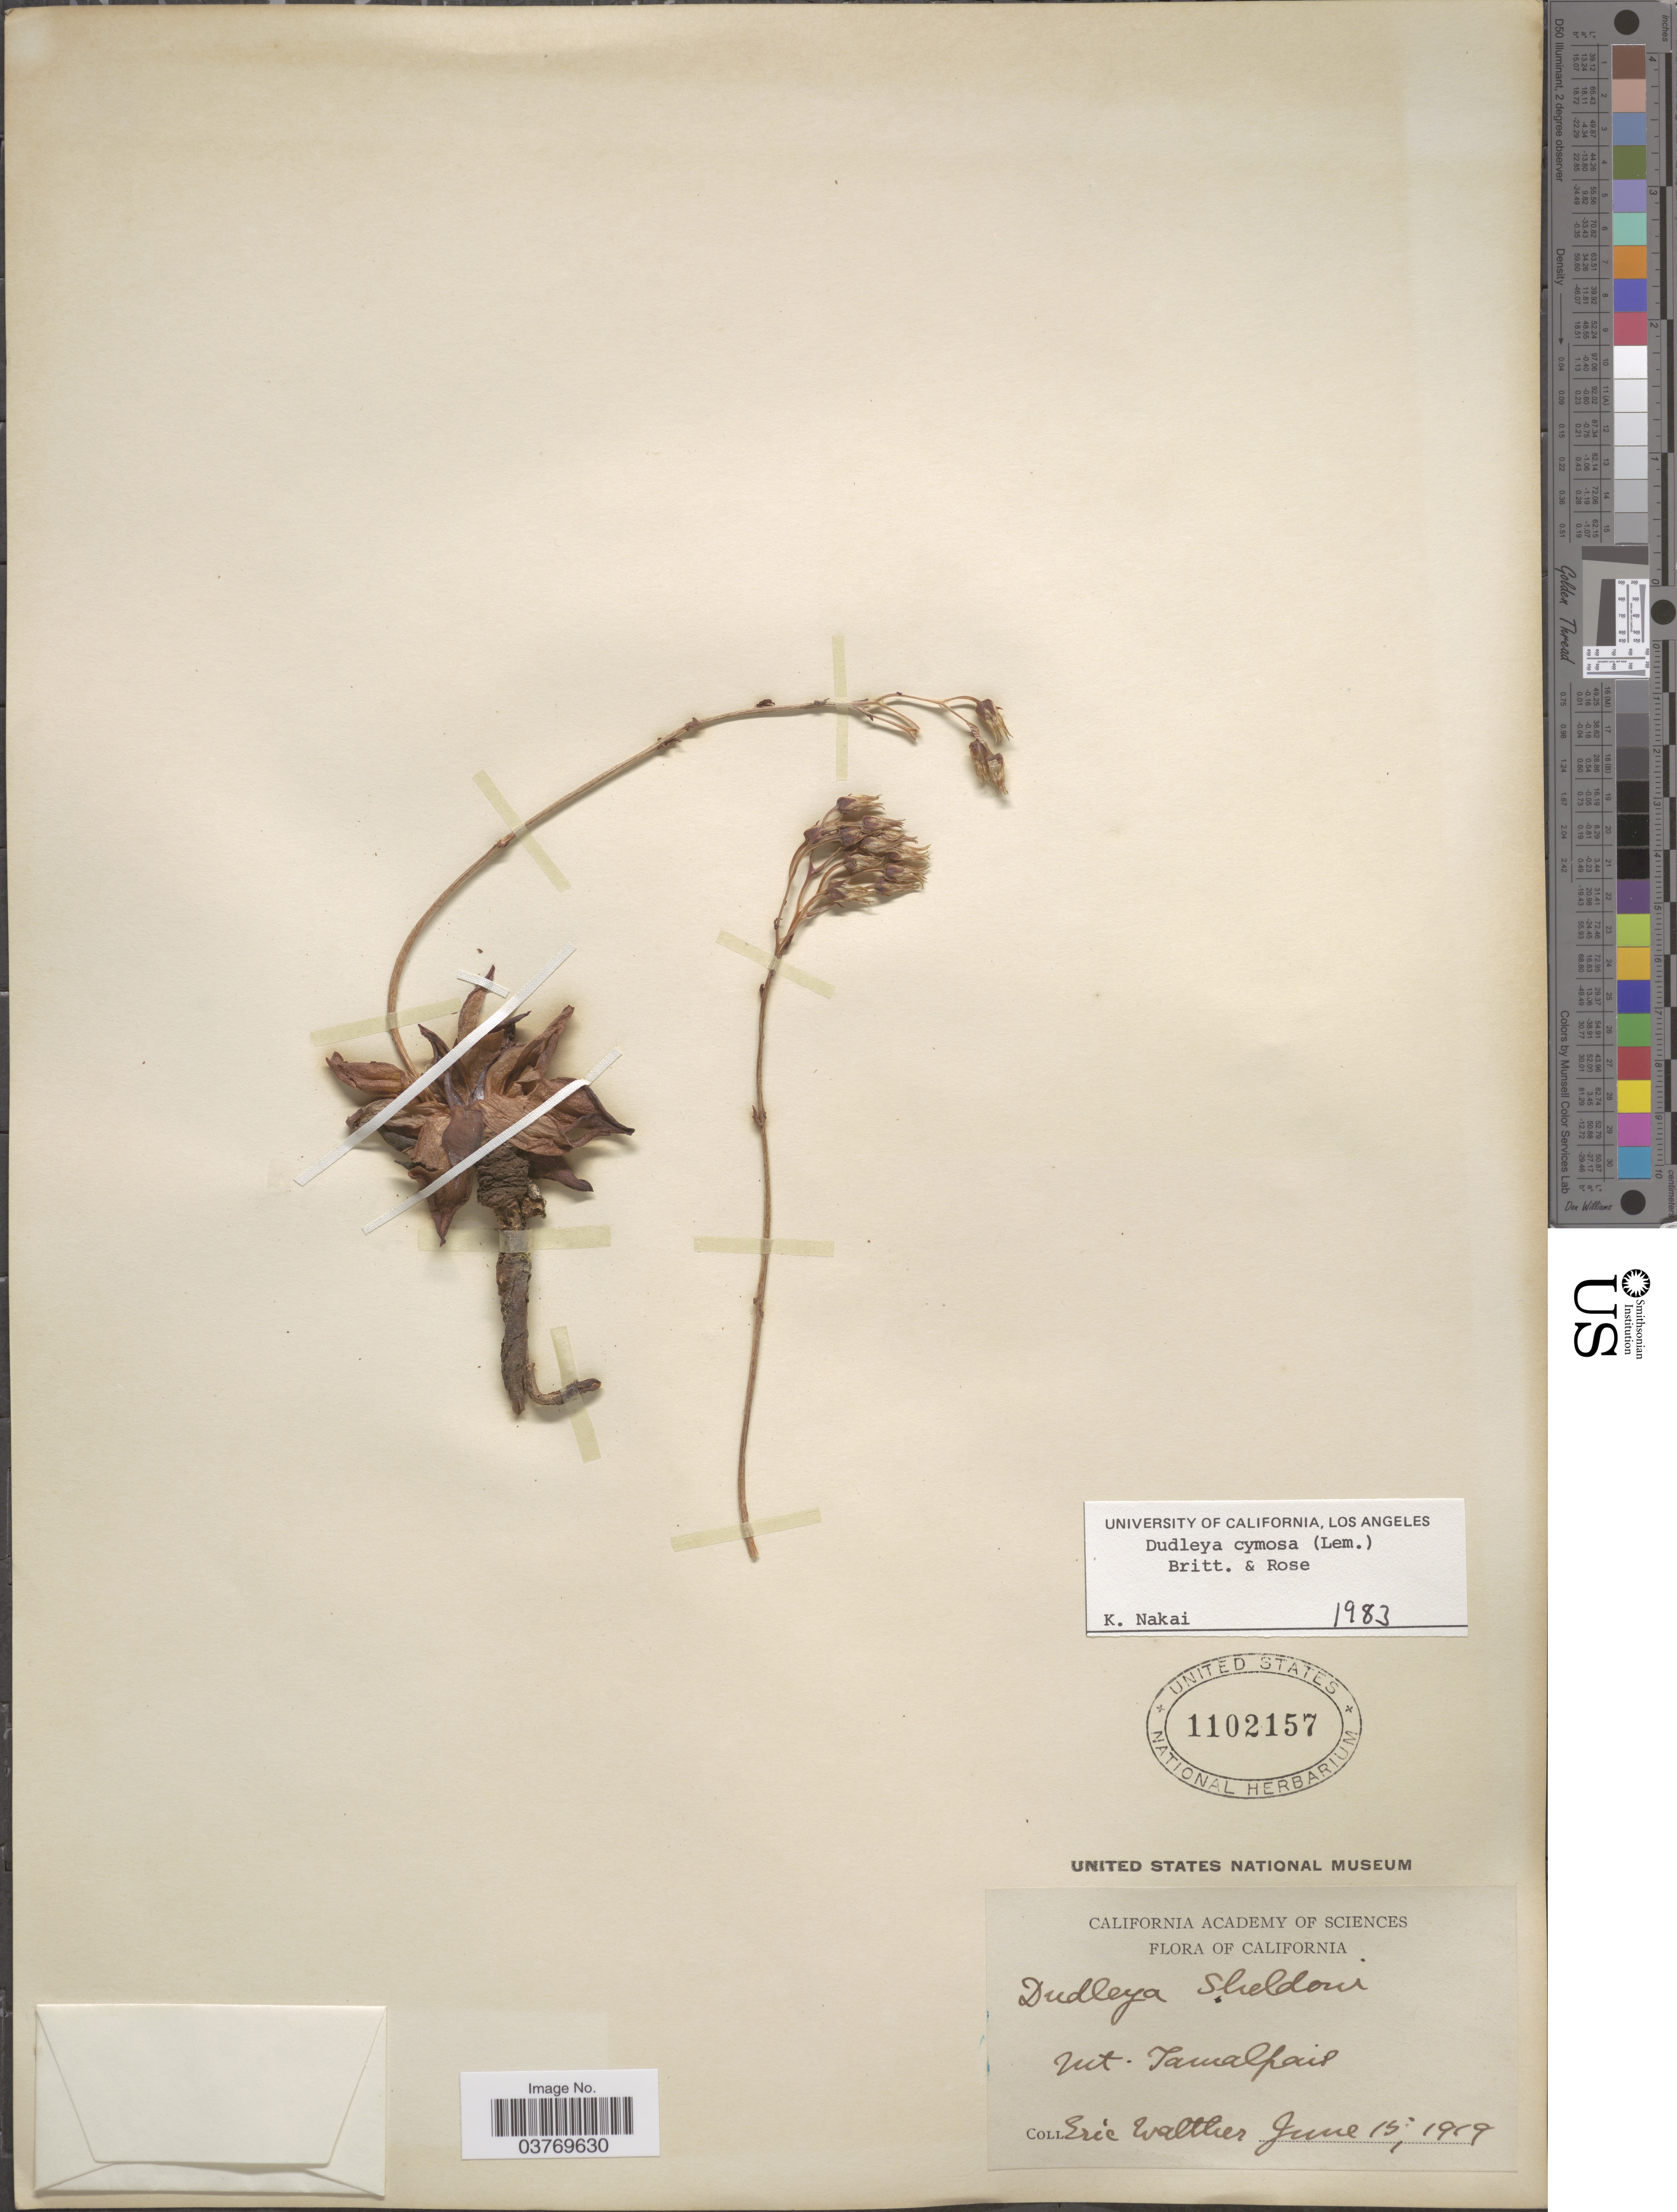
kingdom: Plantae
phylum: Tracheophyta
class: Magnoliopsida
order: Saxifragales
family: Crassulaceae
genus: Dudleya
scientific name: Dudleya cymosa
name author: (Lem.) Britton & Rose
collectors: E. Walther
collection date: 1919-06-15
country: United States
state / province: California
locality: Mt. Tamalpais.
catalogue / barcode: US 1102157